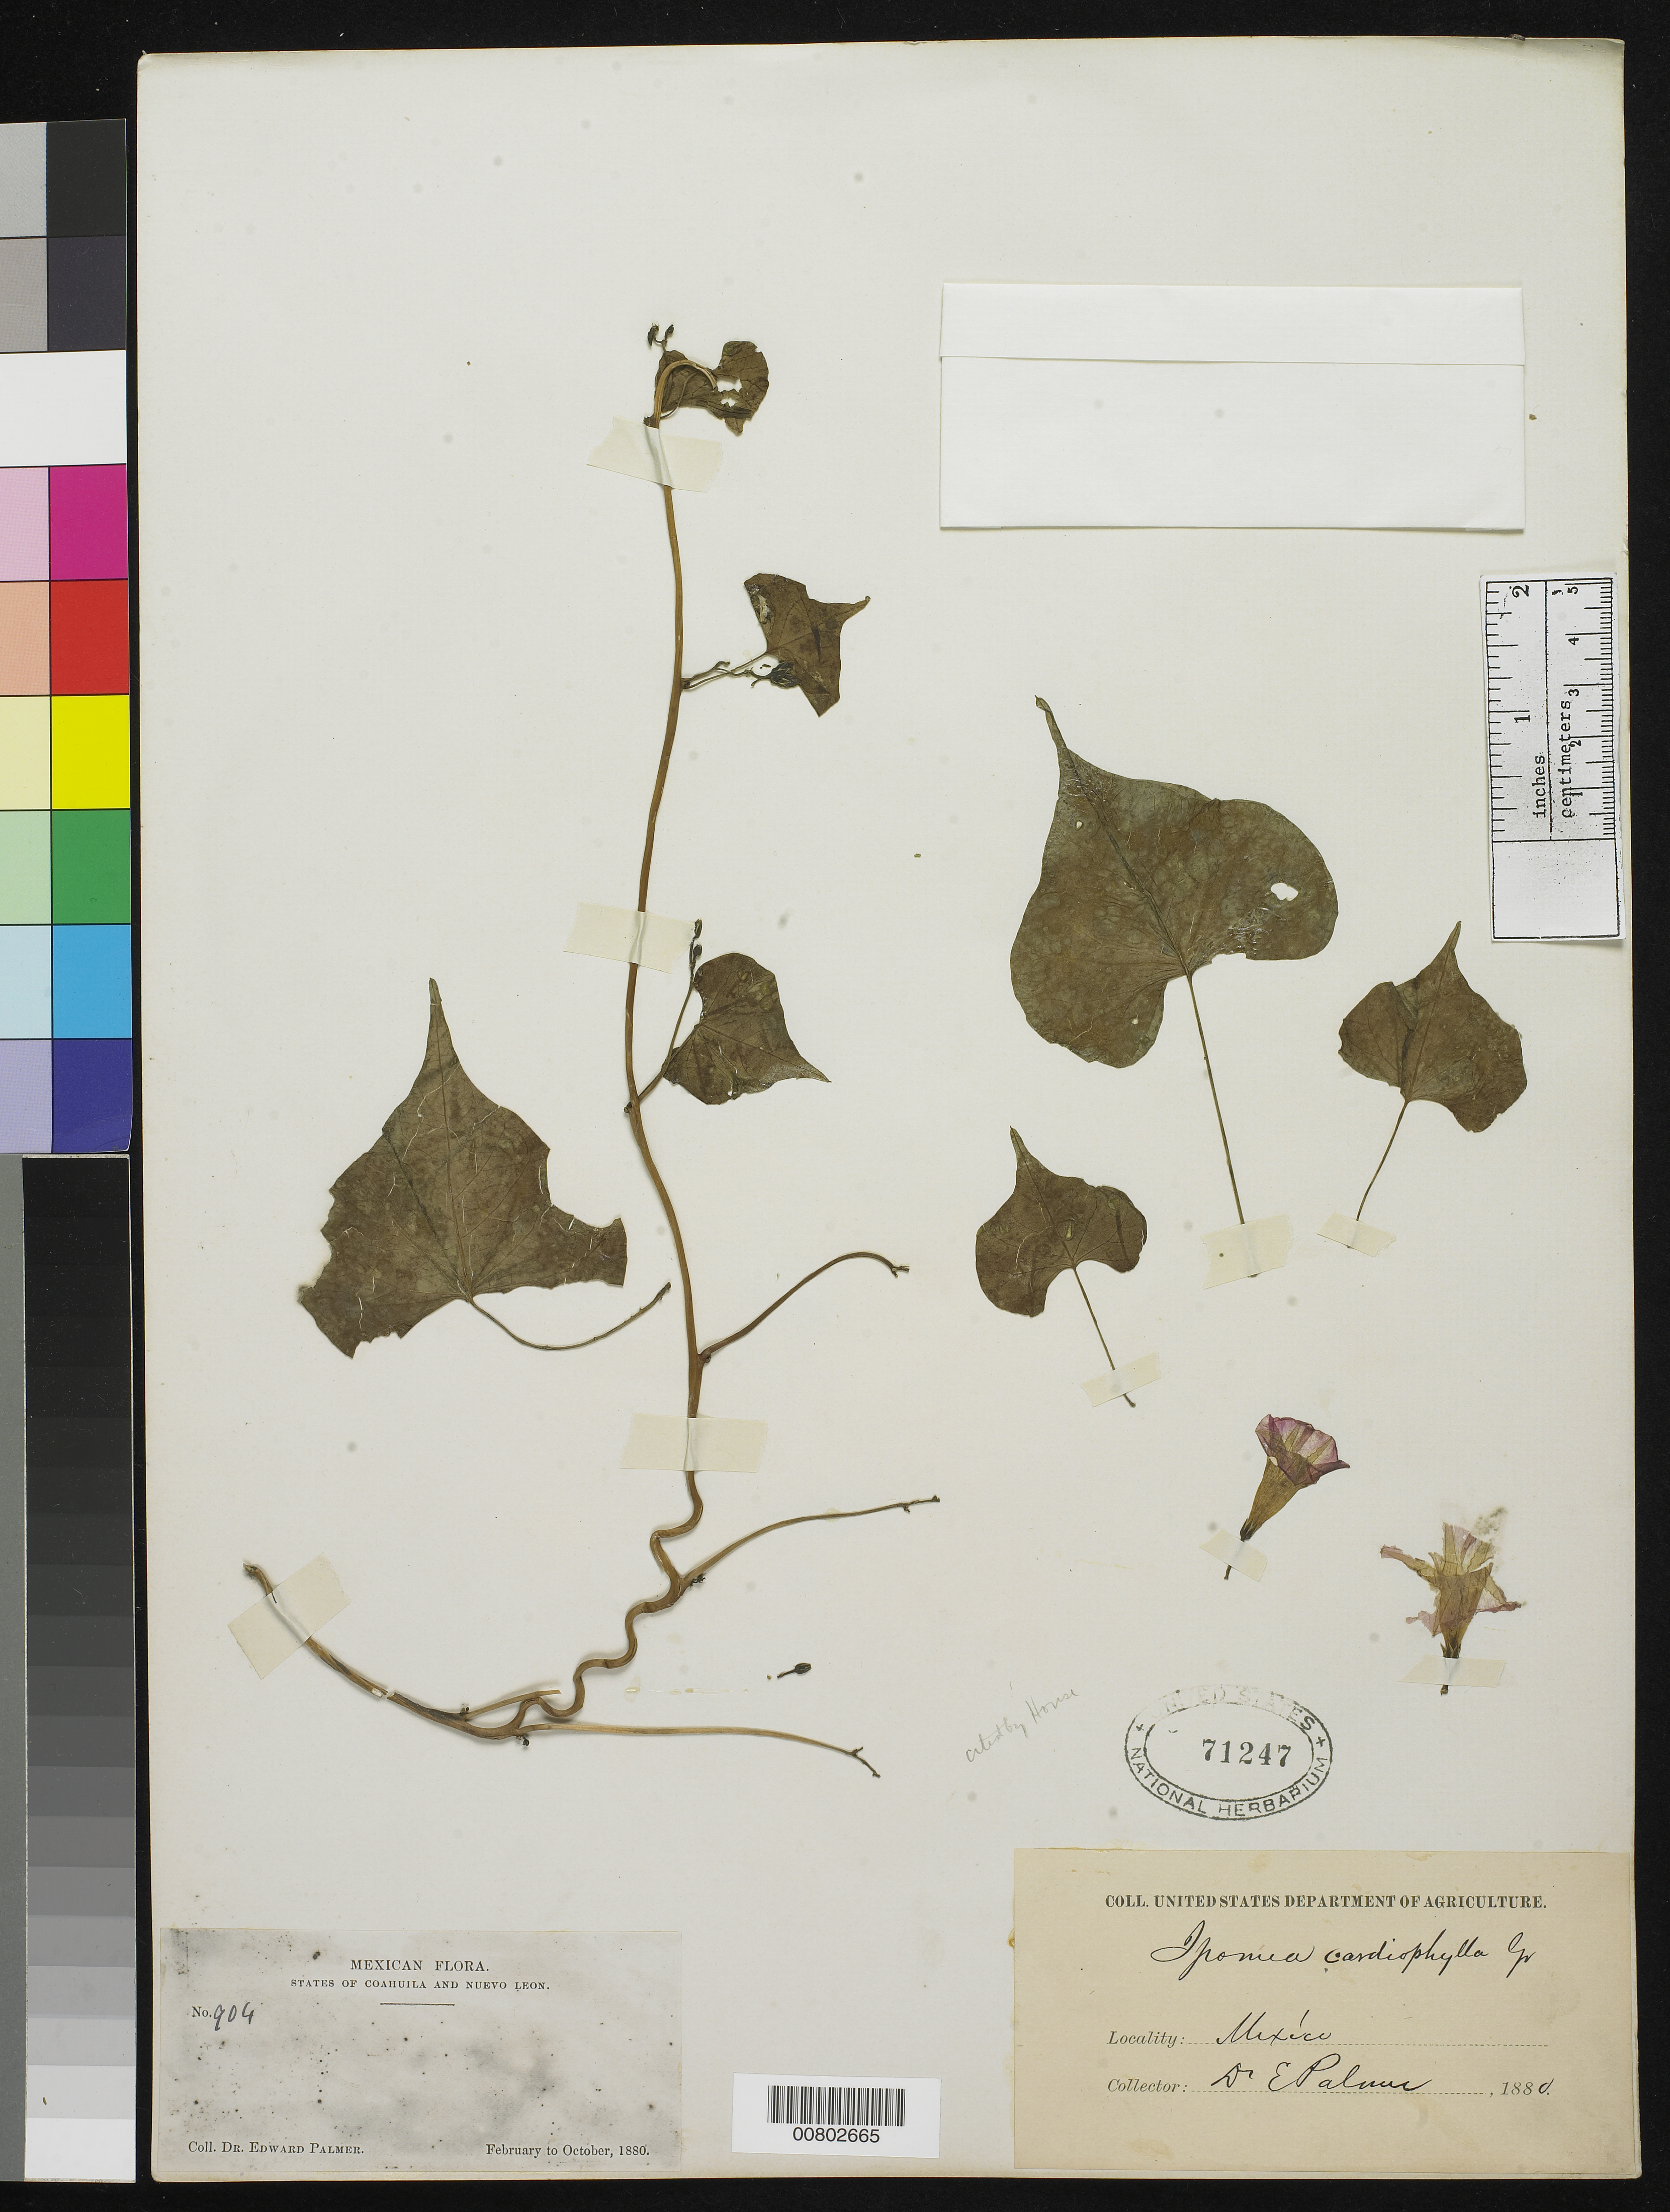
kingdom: Plantae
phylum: Tracheophyta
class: Magnoliopsida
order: Solanales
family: Convolvulaceae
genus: Ipomoea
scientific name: Ipomoea cardiophylla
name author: A. Gray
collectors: E. Palmer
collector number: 904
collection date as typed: Feb 1880 to -- Oct 1880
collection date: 1880-02/1880-10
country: Mexico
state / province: Coahuila / Nuevo León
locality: States of Coahuila and Nuevo León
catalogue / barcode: US 71247